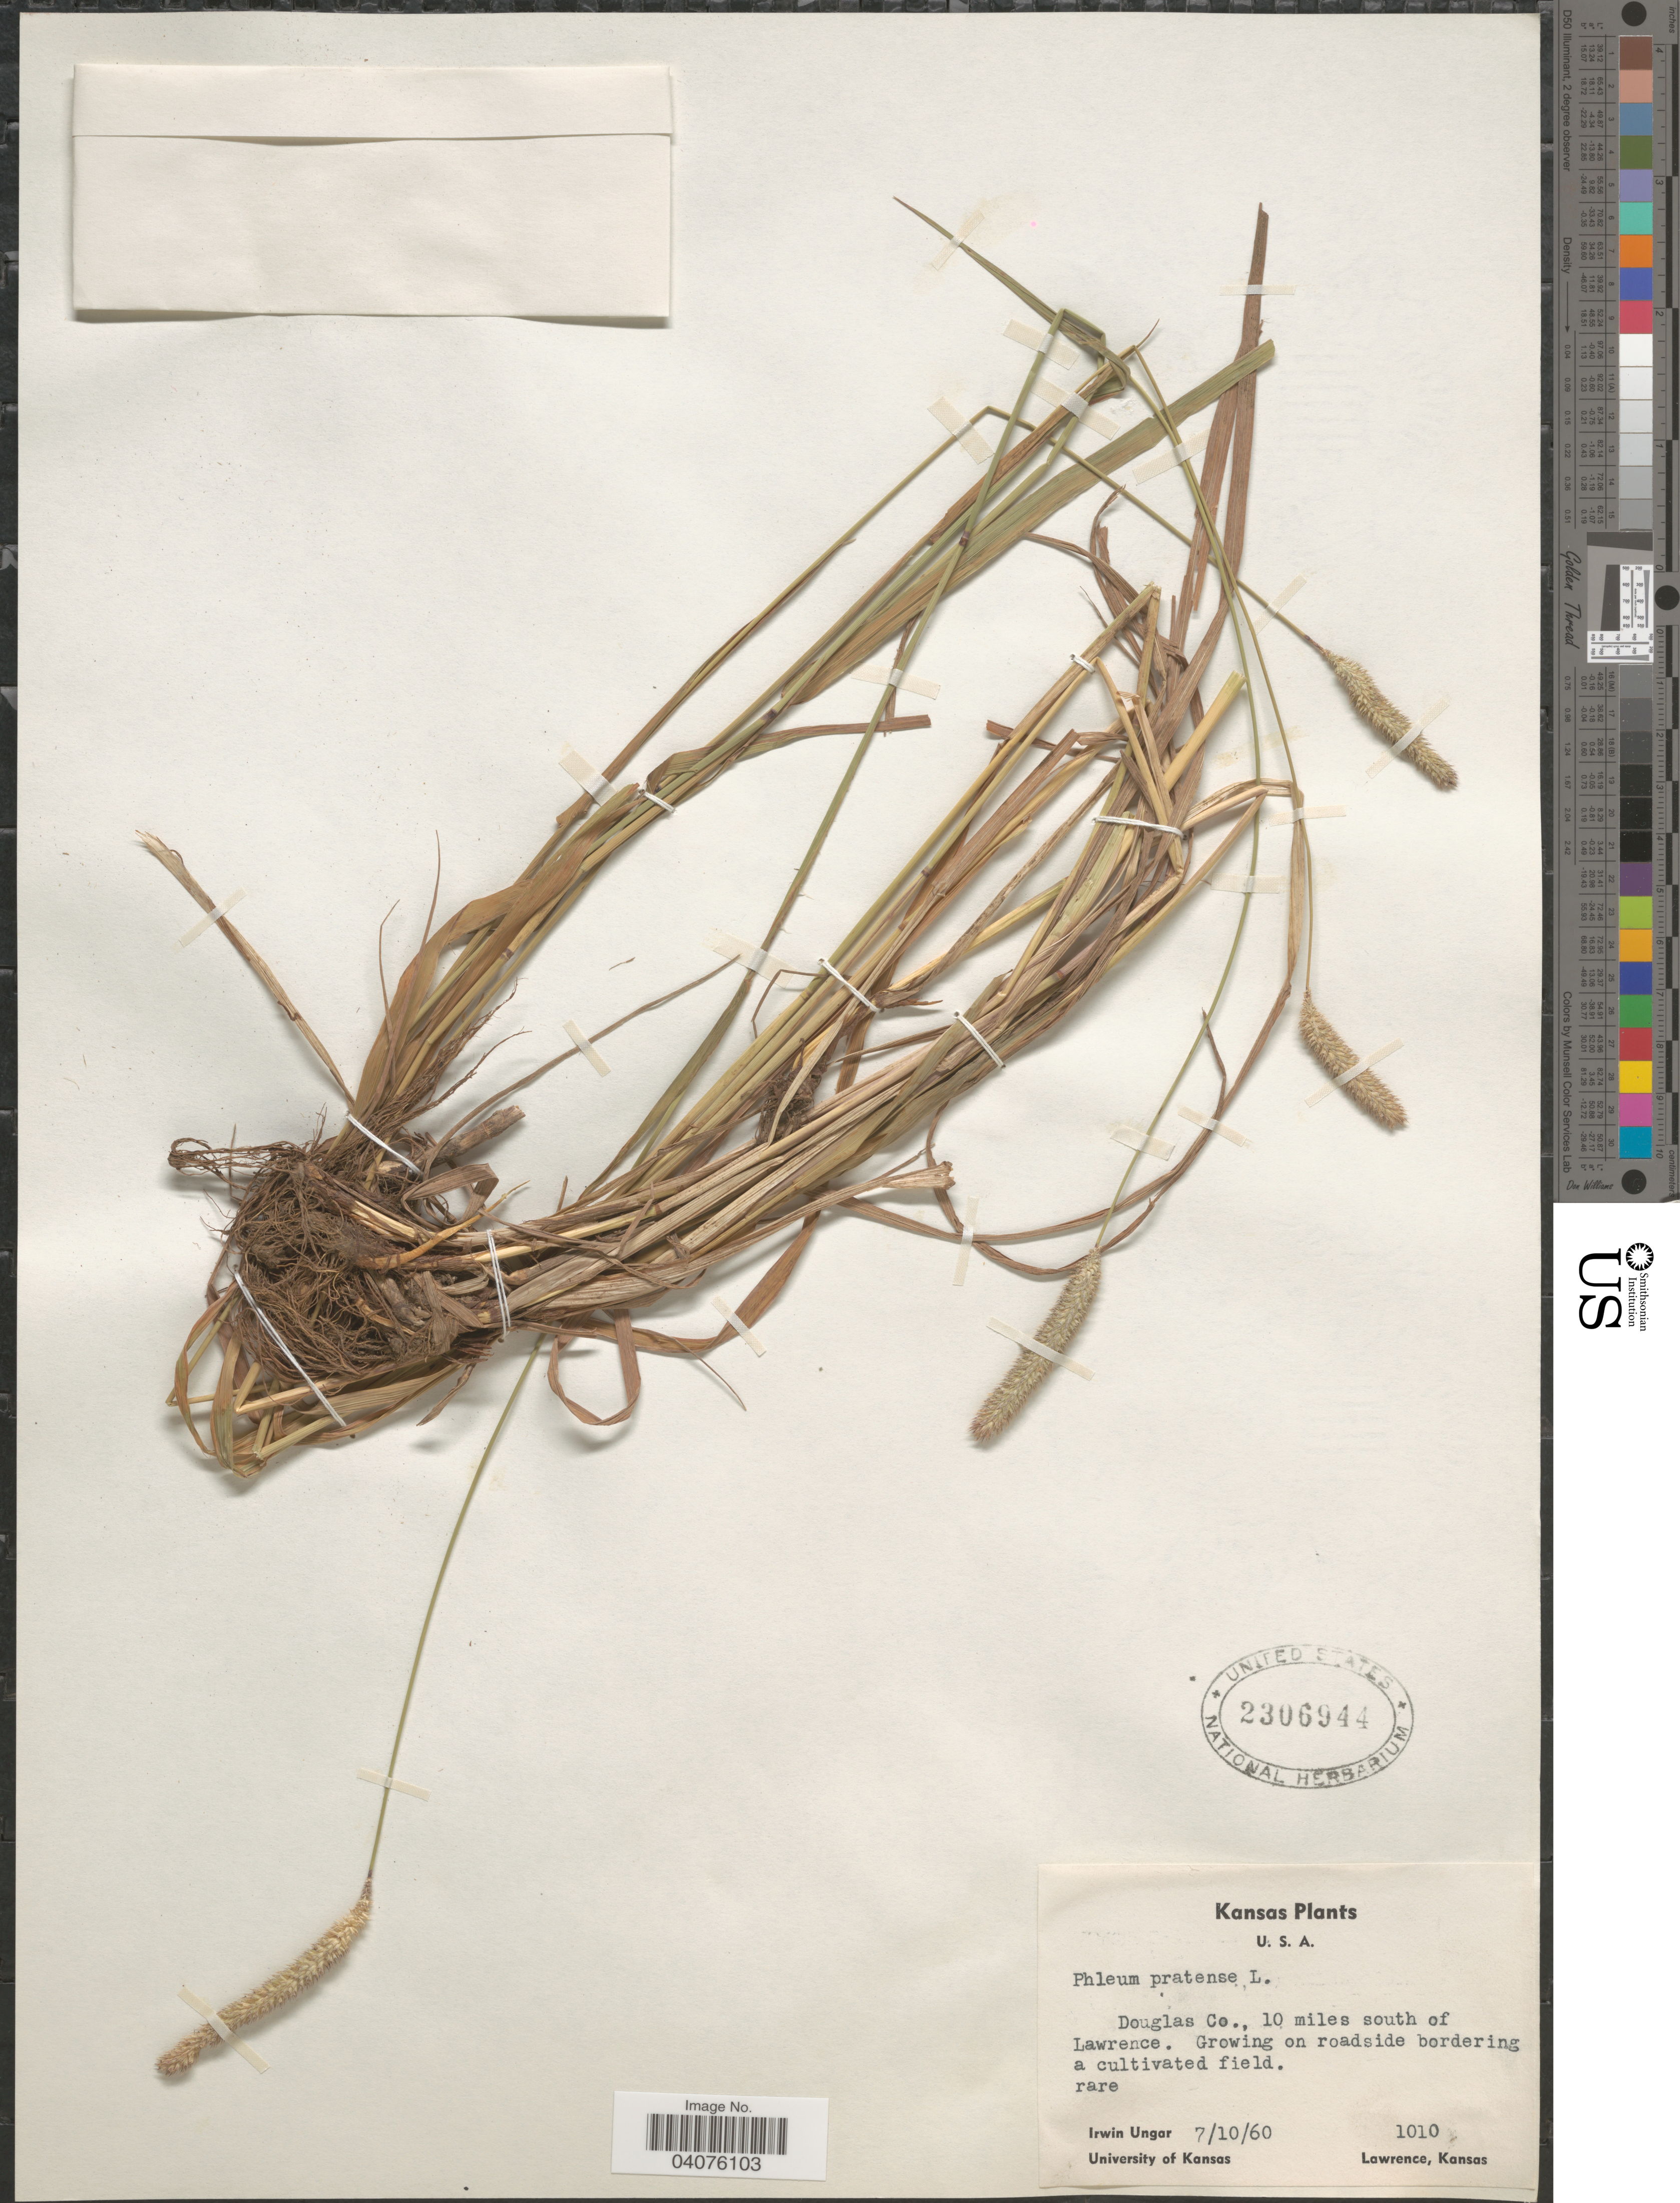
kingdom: Plantae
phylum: Tracheophyta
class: Liliopsida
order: Poales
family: Poaceae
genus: Phleum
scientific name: Phleum pratense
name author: L.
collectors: I. Ungar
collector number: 1010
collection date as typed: Transcribed d/m/y: 10/7/60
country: United States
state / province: Kansas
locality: Douglas Co., 10 miles south of Lawrence. Growing on roadside bordering a cultivated field.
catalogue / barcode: US 2306944